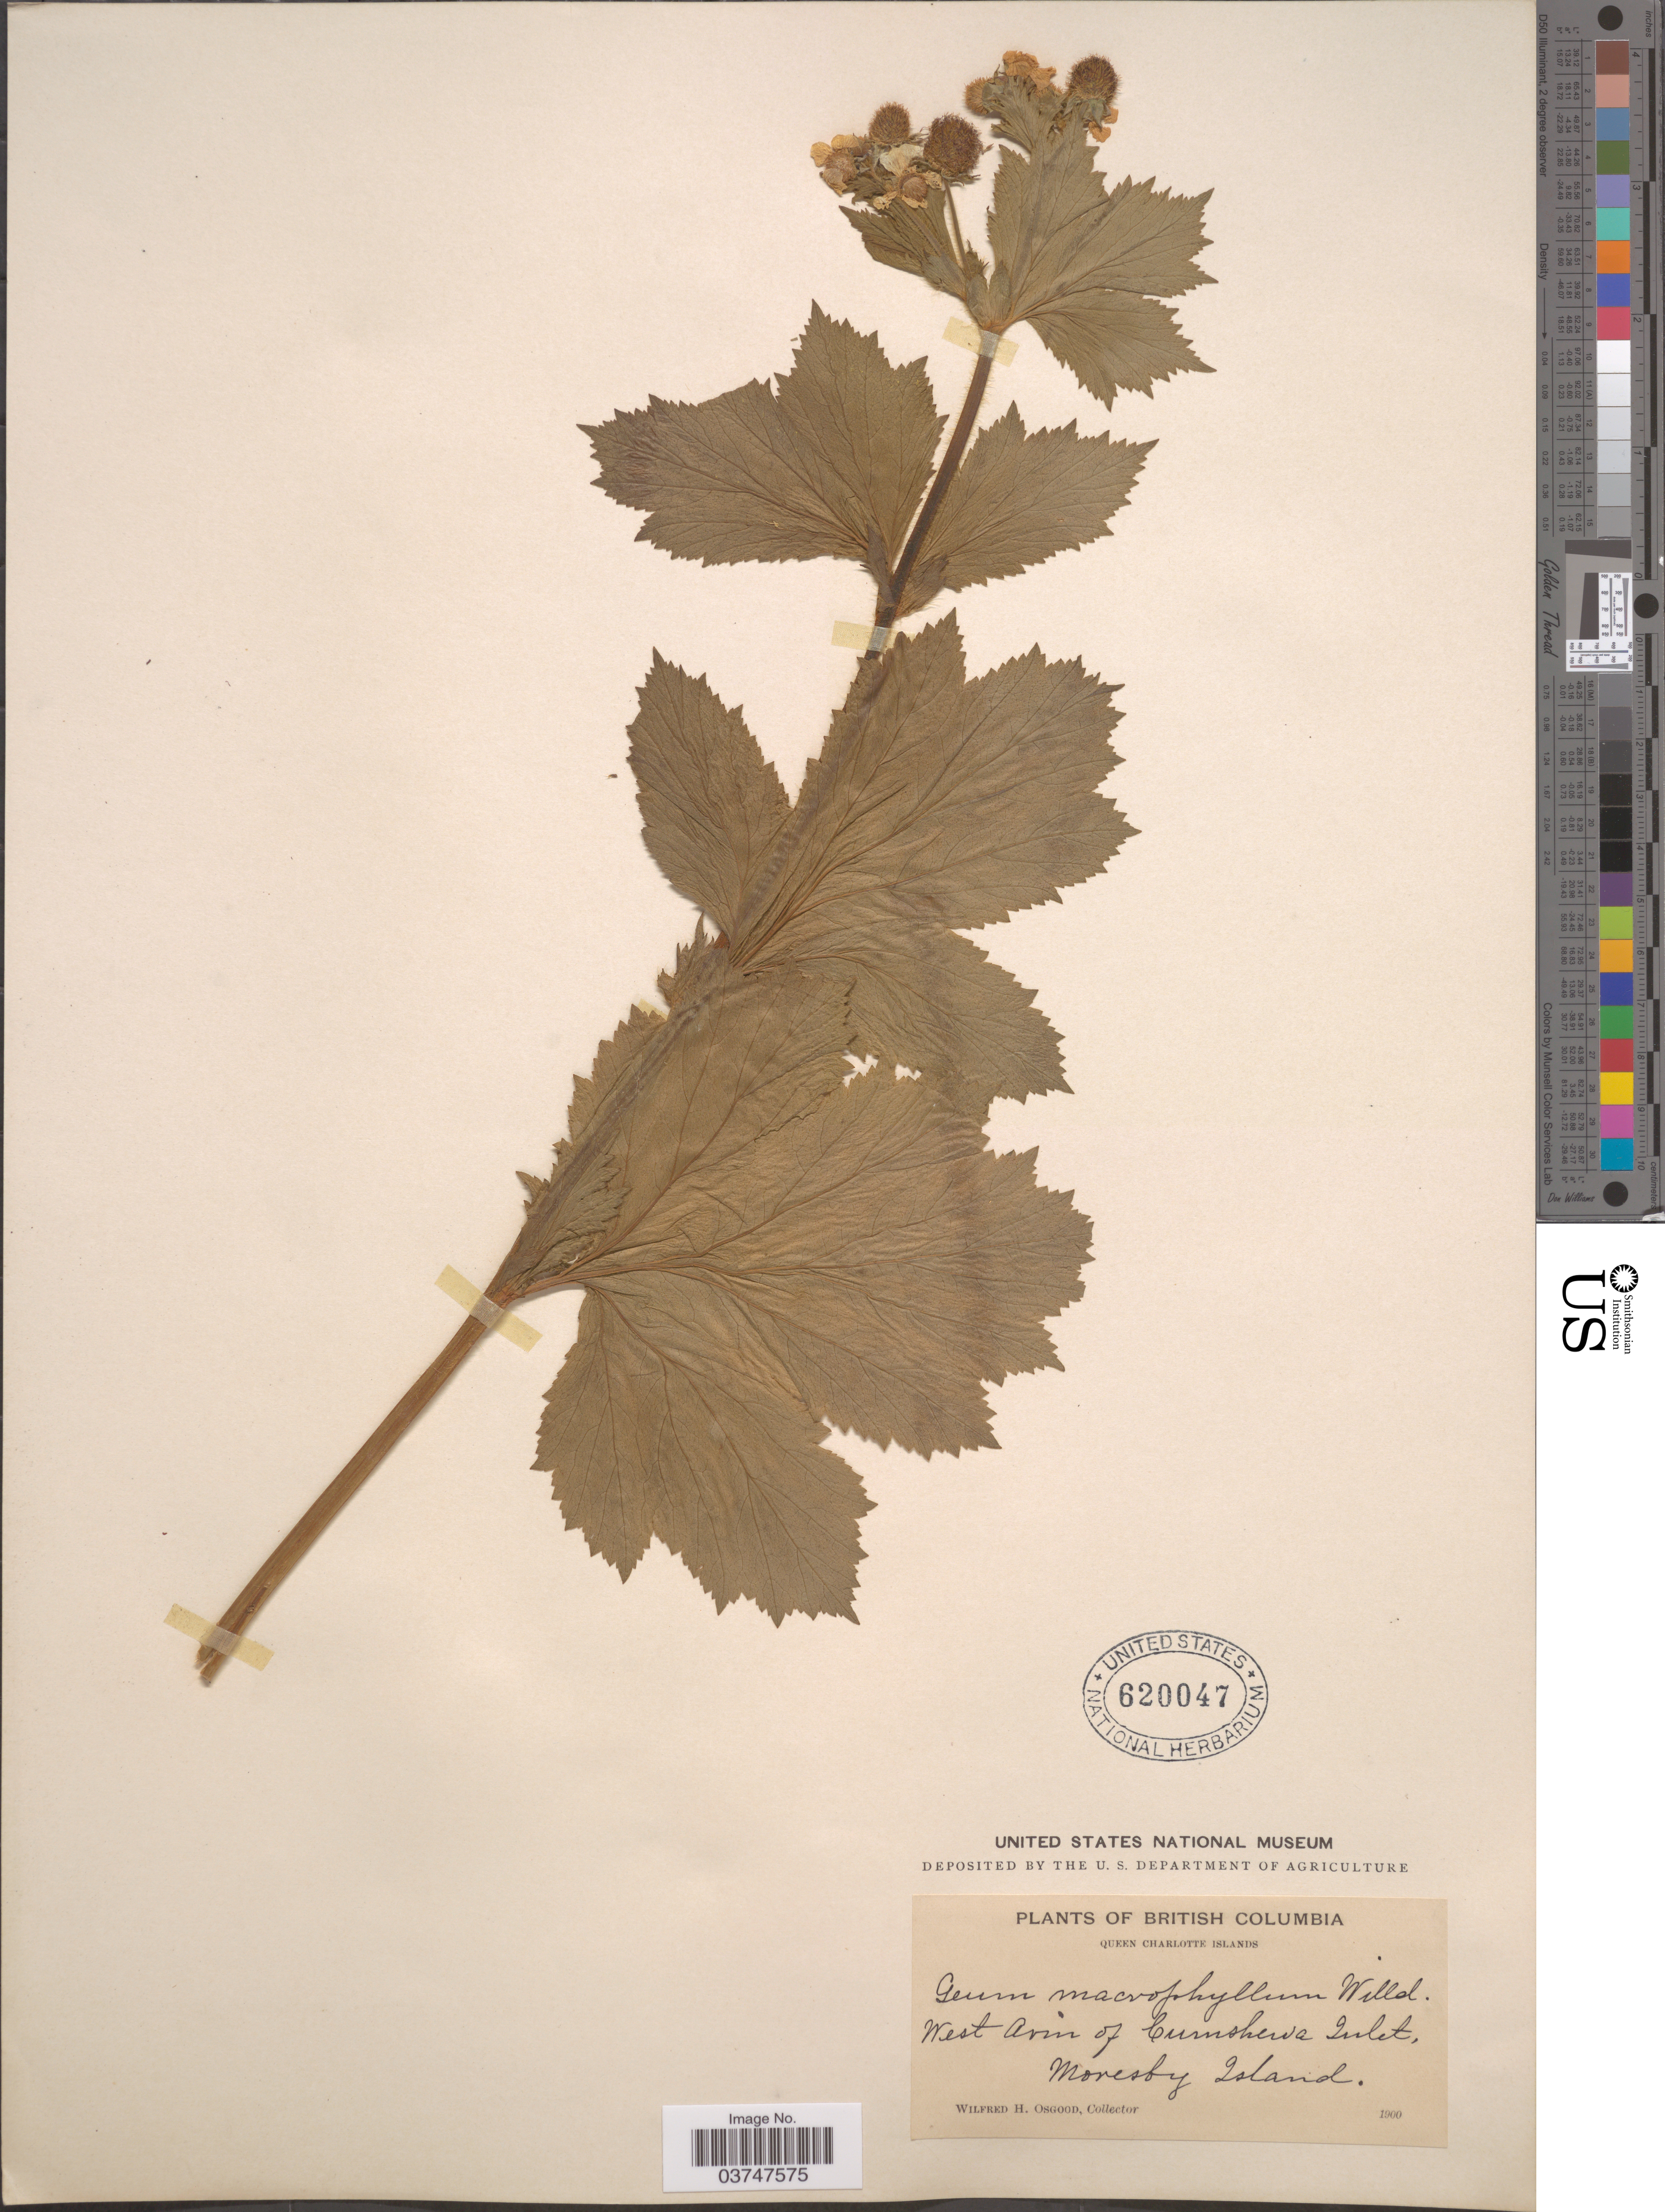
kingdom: Plantae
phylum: Tracheophyta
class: Magnoliopsida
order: Rosales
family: Rosaceae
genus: Geum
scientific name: Geum macrophyllum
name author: Willd.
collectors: W. Osgood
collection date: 1900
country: Canada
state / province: British Columbia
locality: Queen Charlotte Islands. West Arm of Cumshewa Inlet, Moresby Island.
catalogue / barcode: US 620047